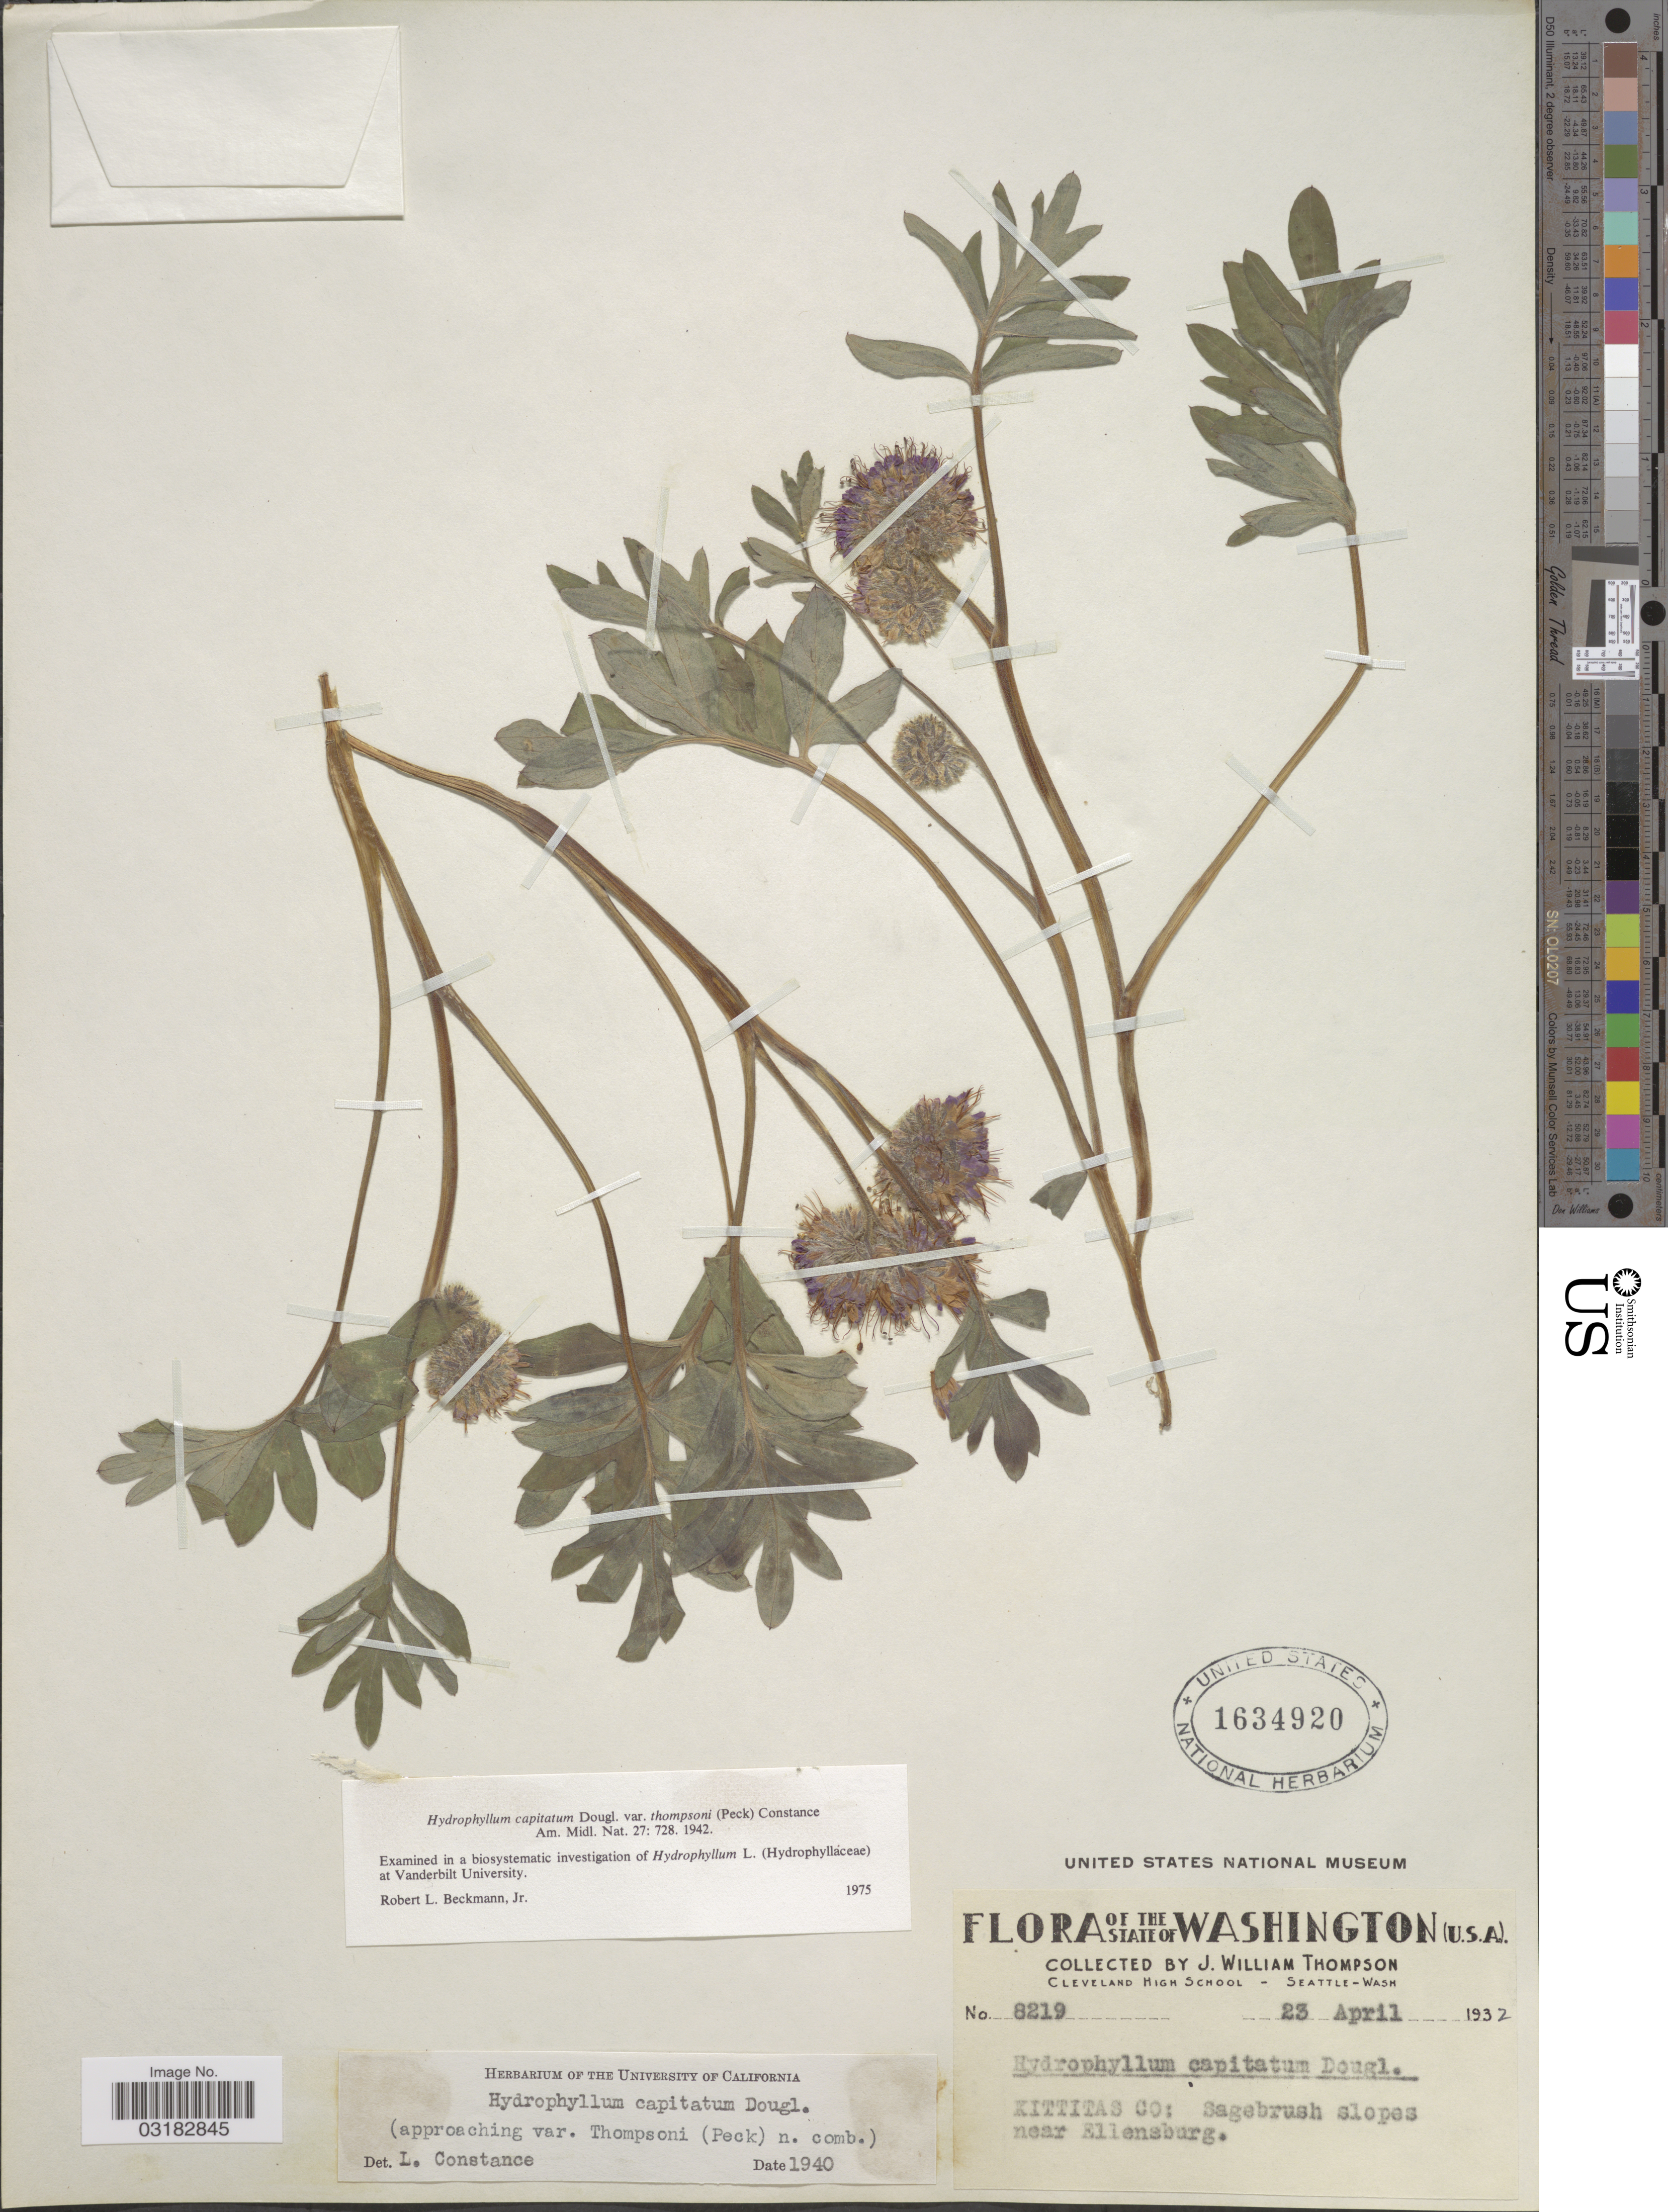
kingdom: Plantae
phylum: Tracheophyta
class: Magnoliopsida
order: Boraginales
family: Hydrophyllaceae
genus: Hydrophyllum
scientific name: Hydrophyllum capitatum var. thompsonii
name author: (M. Peck) Constance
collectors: J. W. Thompson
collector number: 8219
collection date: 1932-04-23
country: United States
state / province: Washington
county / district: Kittitas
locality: KITTITAS CO: Sagebrush slopes near Ellensburg.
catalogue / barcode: US 1634920